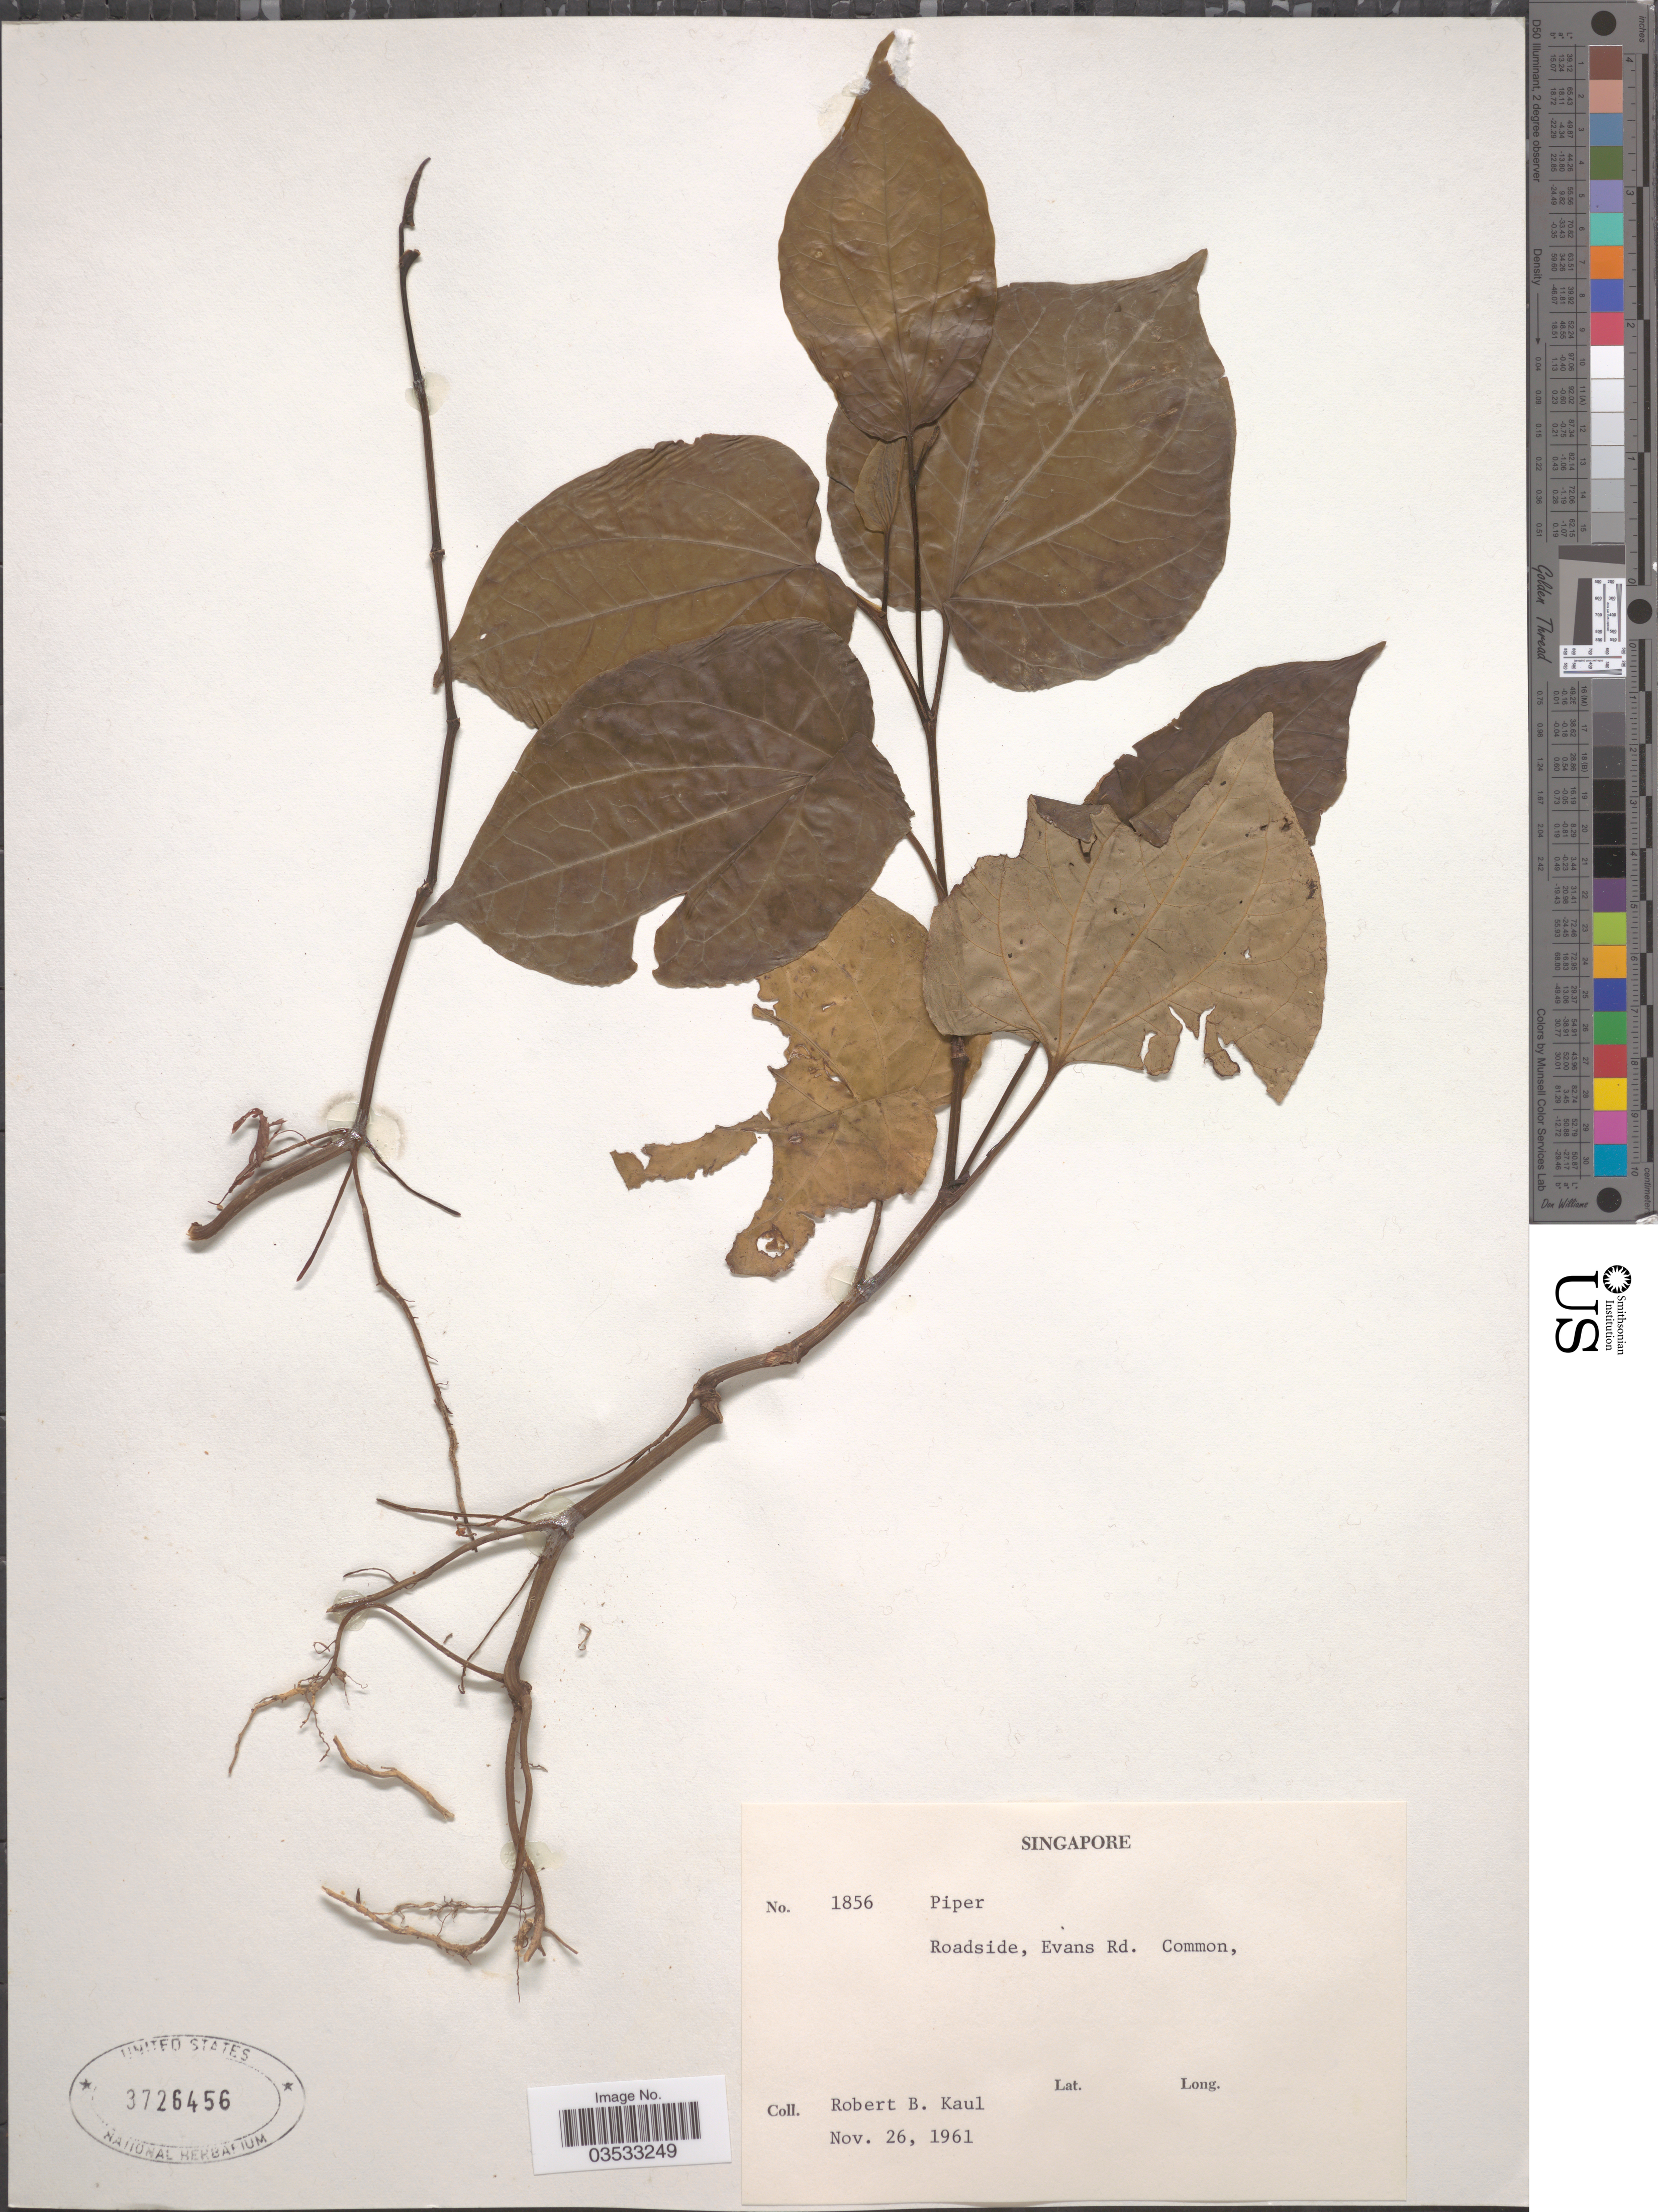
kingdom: Plantae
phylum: Tracheophyta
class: Magnoliopsida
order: Piperales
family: Piperaceae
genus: Piper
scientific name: Piper sp.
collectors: R. Kaul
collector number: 1856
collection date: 1961-11-26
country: Singapore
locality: Roadside, Evans Rd.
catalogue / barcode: US 3726456